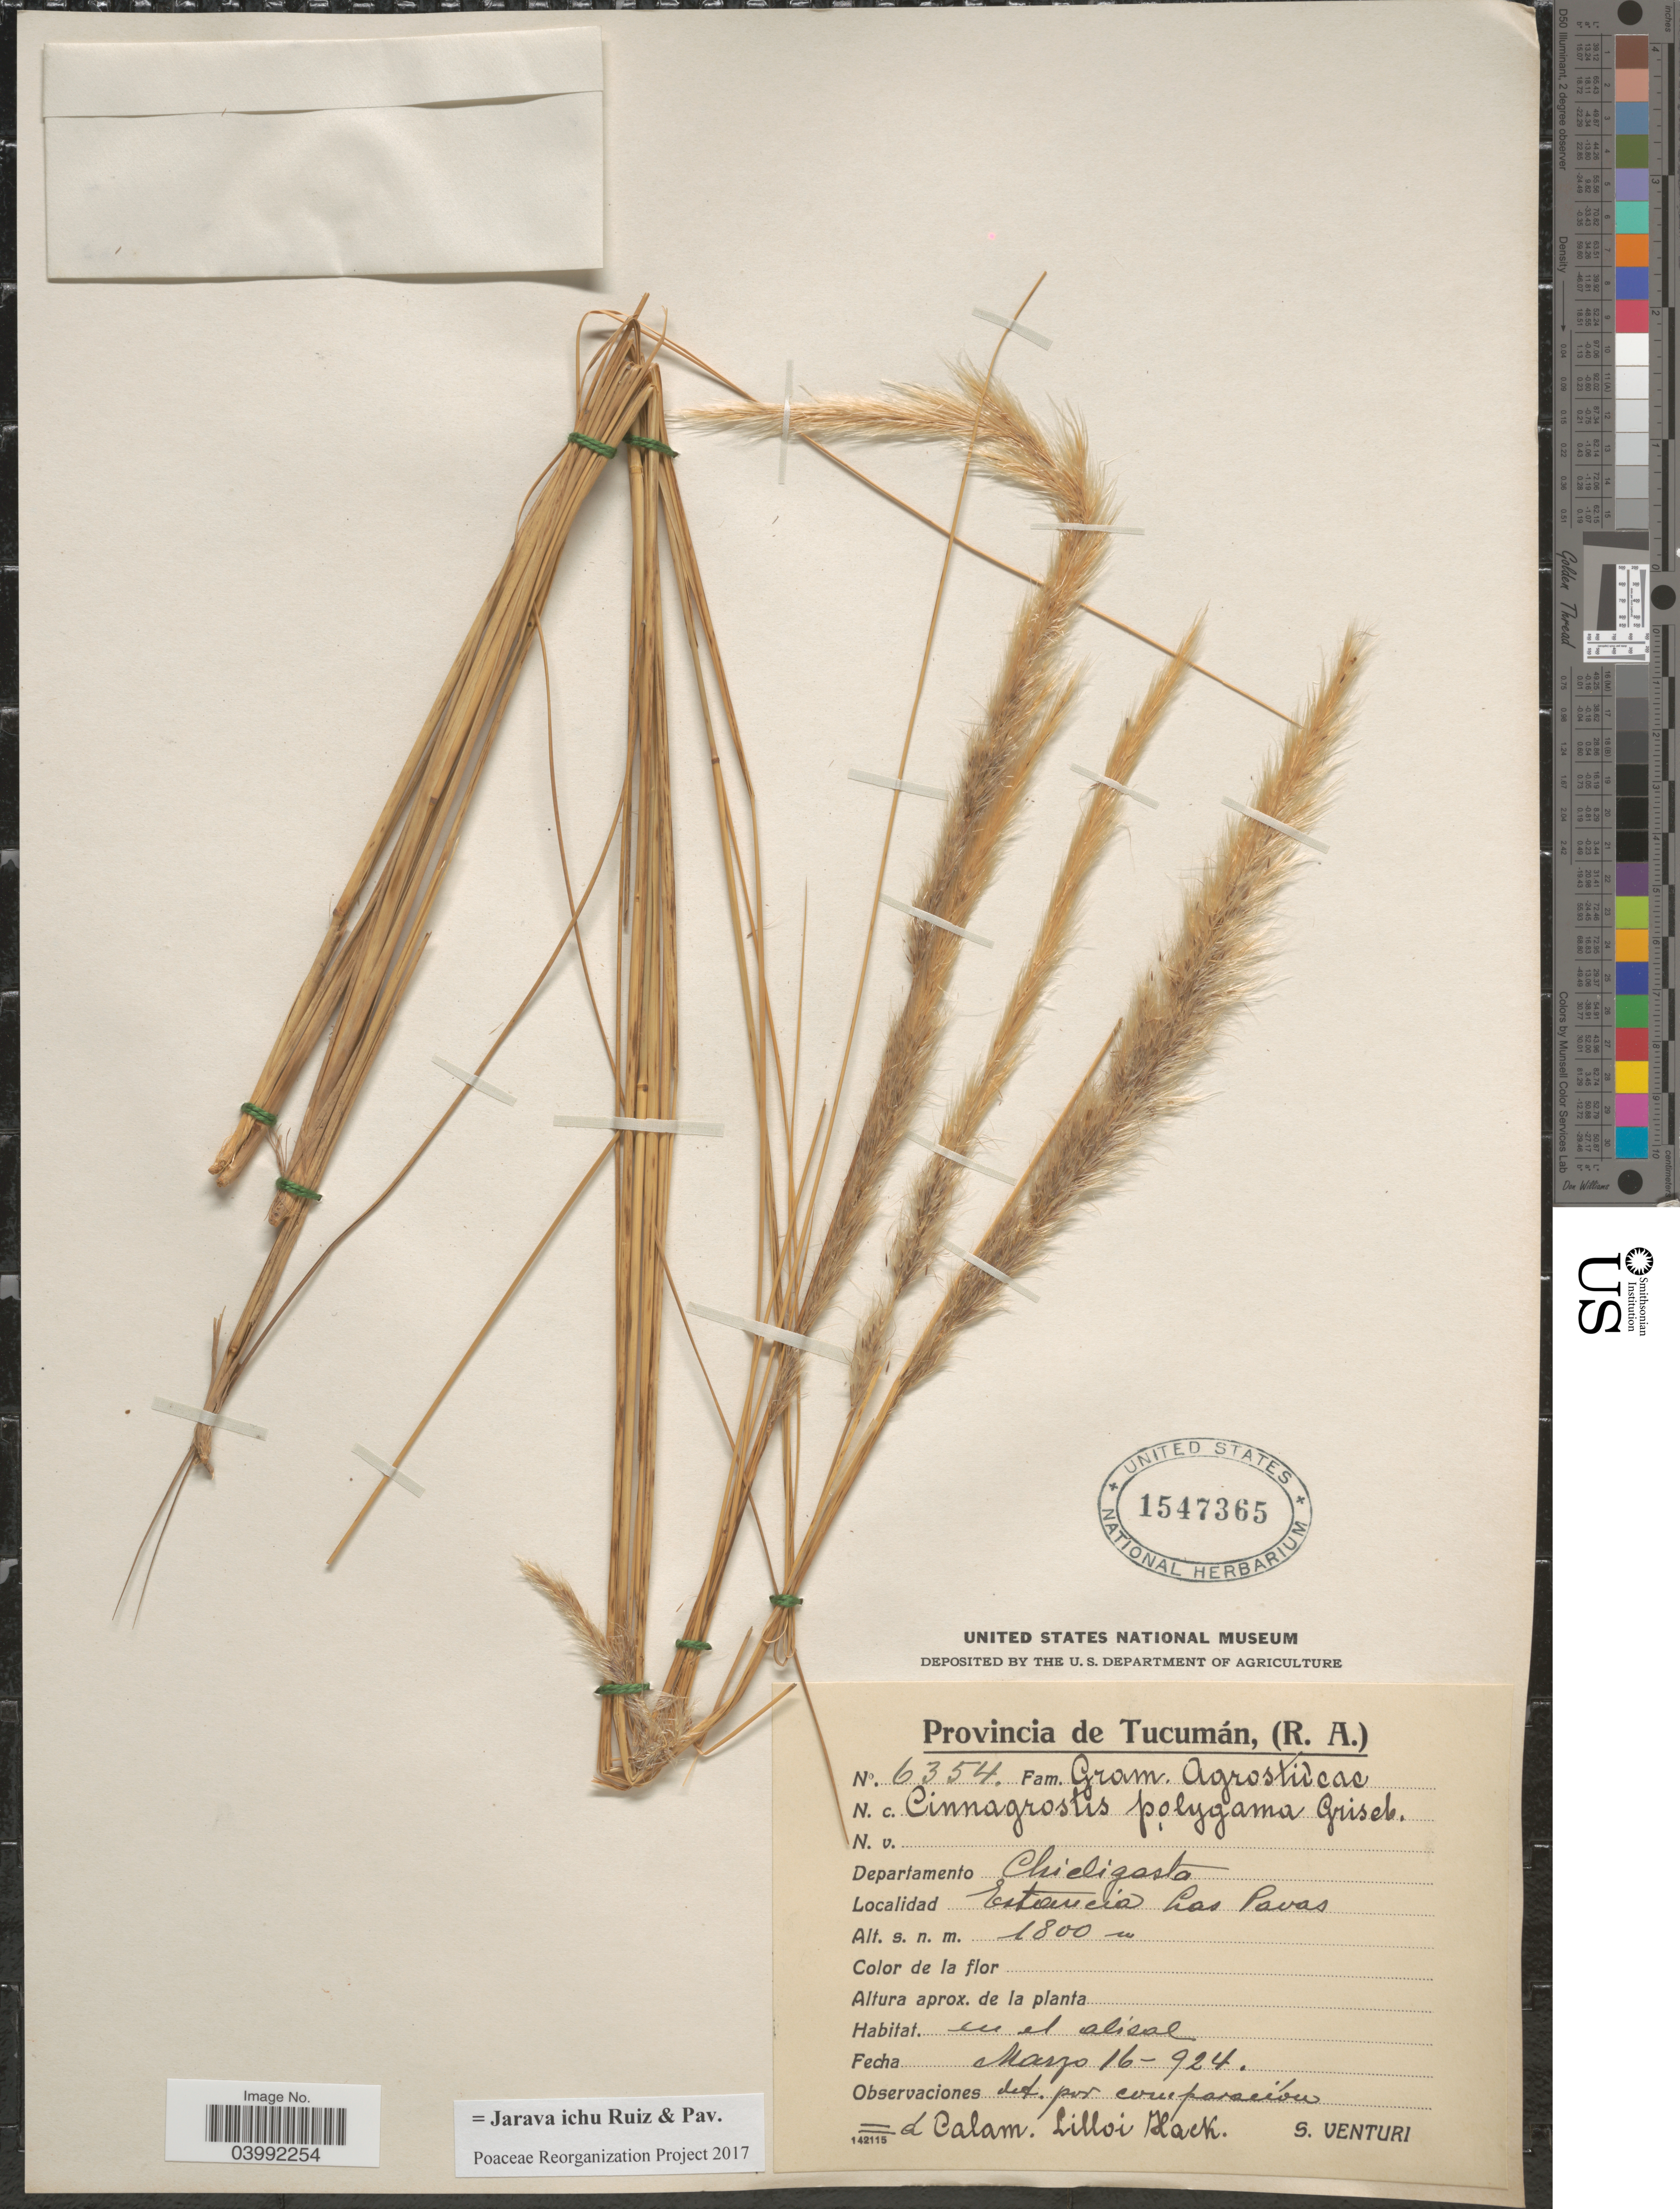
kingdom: Plantae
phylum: Tracheophyta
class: Liliopsida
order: Poales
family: Poaceae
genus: Jarava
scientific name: Jarava ichu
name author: Ruiz & Pav.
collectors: S. Venturi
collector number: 6354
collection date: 1924-03-16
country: Argentina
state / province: Tucuman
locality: Departamento Chicligasta. Estancia Las Pavas.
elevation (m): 1800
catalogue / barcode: US 1547365